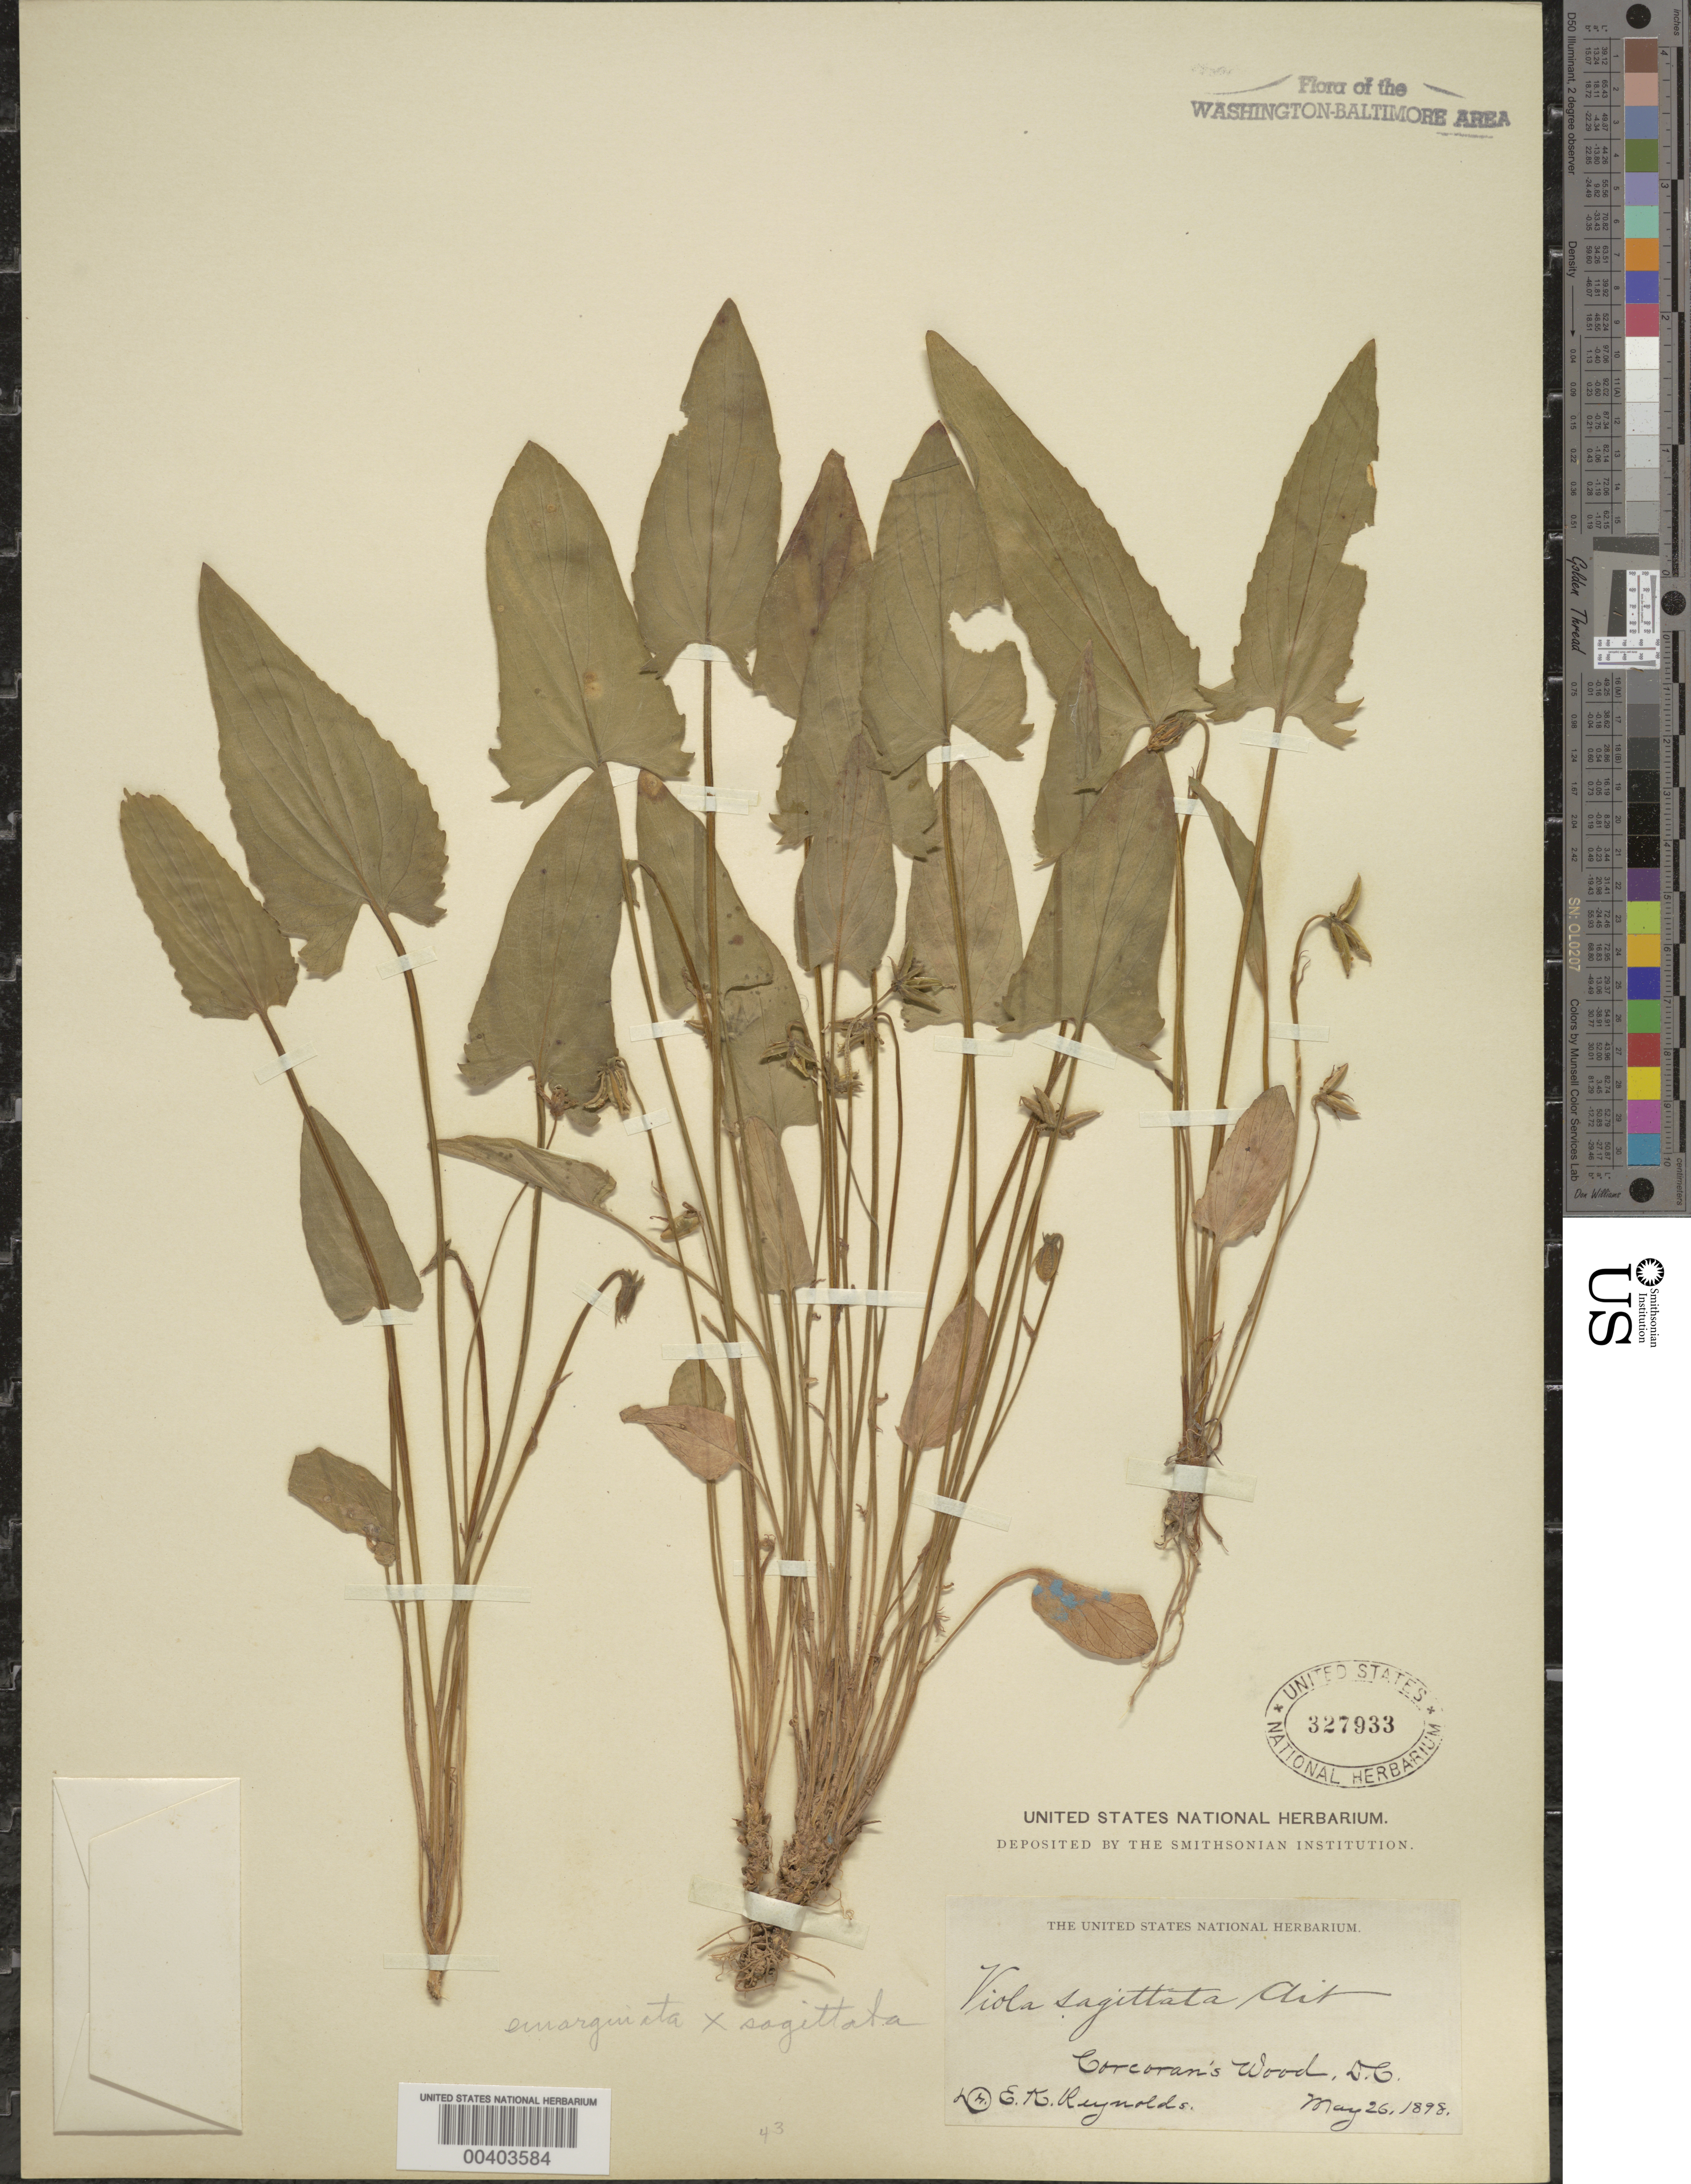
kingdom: Plantae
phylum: Tracheophyta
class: Magnoliopsida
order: Malpighiales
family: Violaceae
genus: Viola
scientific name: Viola sagittata var. sagittata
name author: Aiton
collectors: E. Reynolds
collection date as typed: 26 May 1898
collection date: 1898-05-26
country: United States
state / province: District of Columbia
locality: Corcorans Woods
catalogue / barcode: US 327933